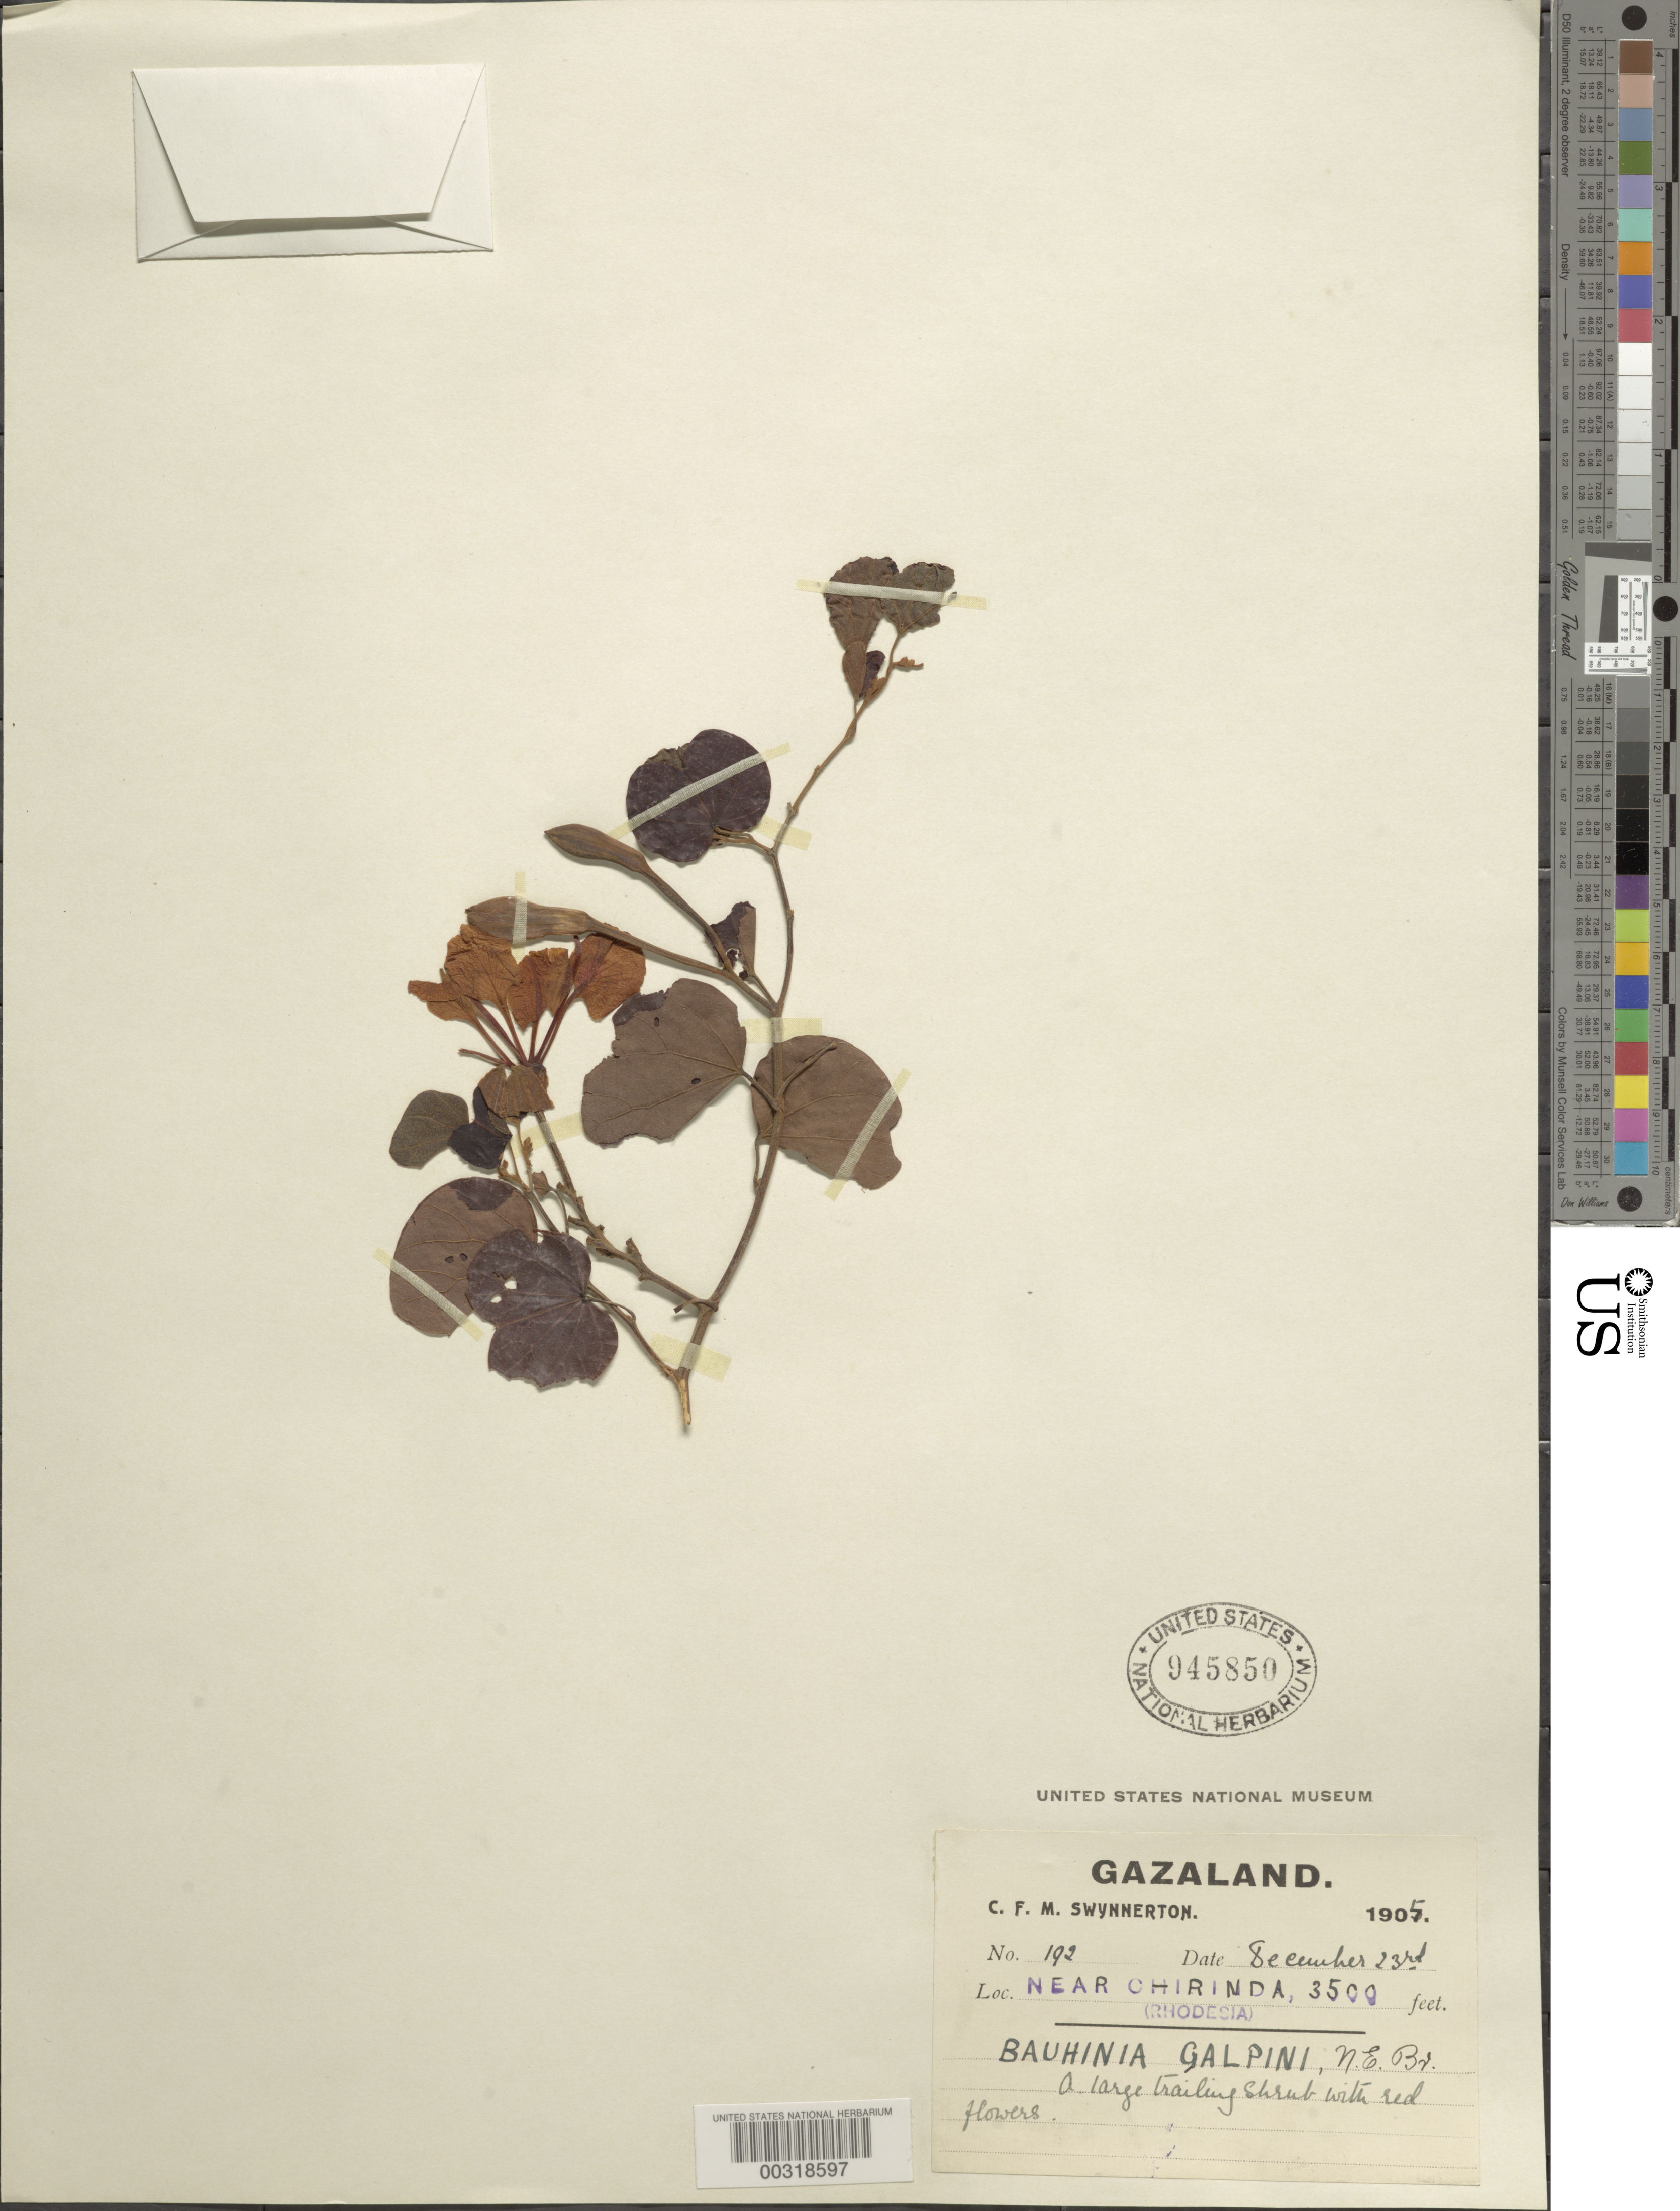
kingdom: Plantae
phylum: Tracheophyta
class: Magnoliopsida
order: Fabales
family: Fabaceae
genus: Bauhinia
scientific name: Bauhinia galpinii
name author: N.E. Br.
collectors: C. F. Swynnerton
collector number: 192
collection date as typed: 1905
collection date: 1905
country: Zimbabwe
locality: Near chirinda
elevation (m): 1067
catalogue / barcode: US 945850